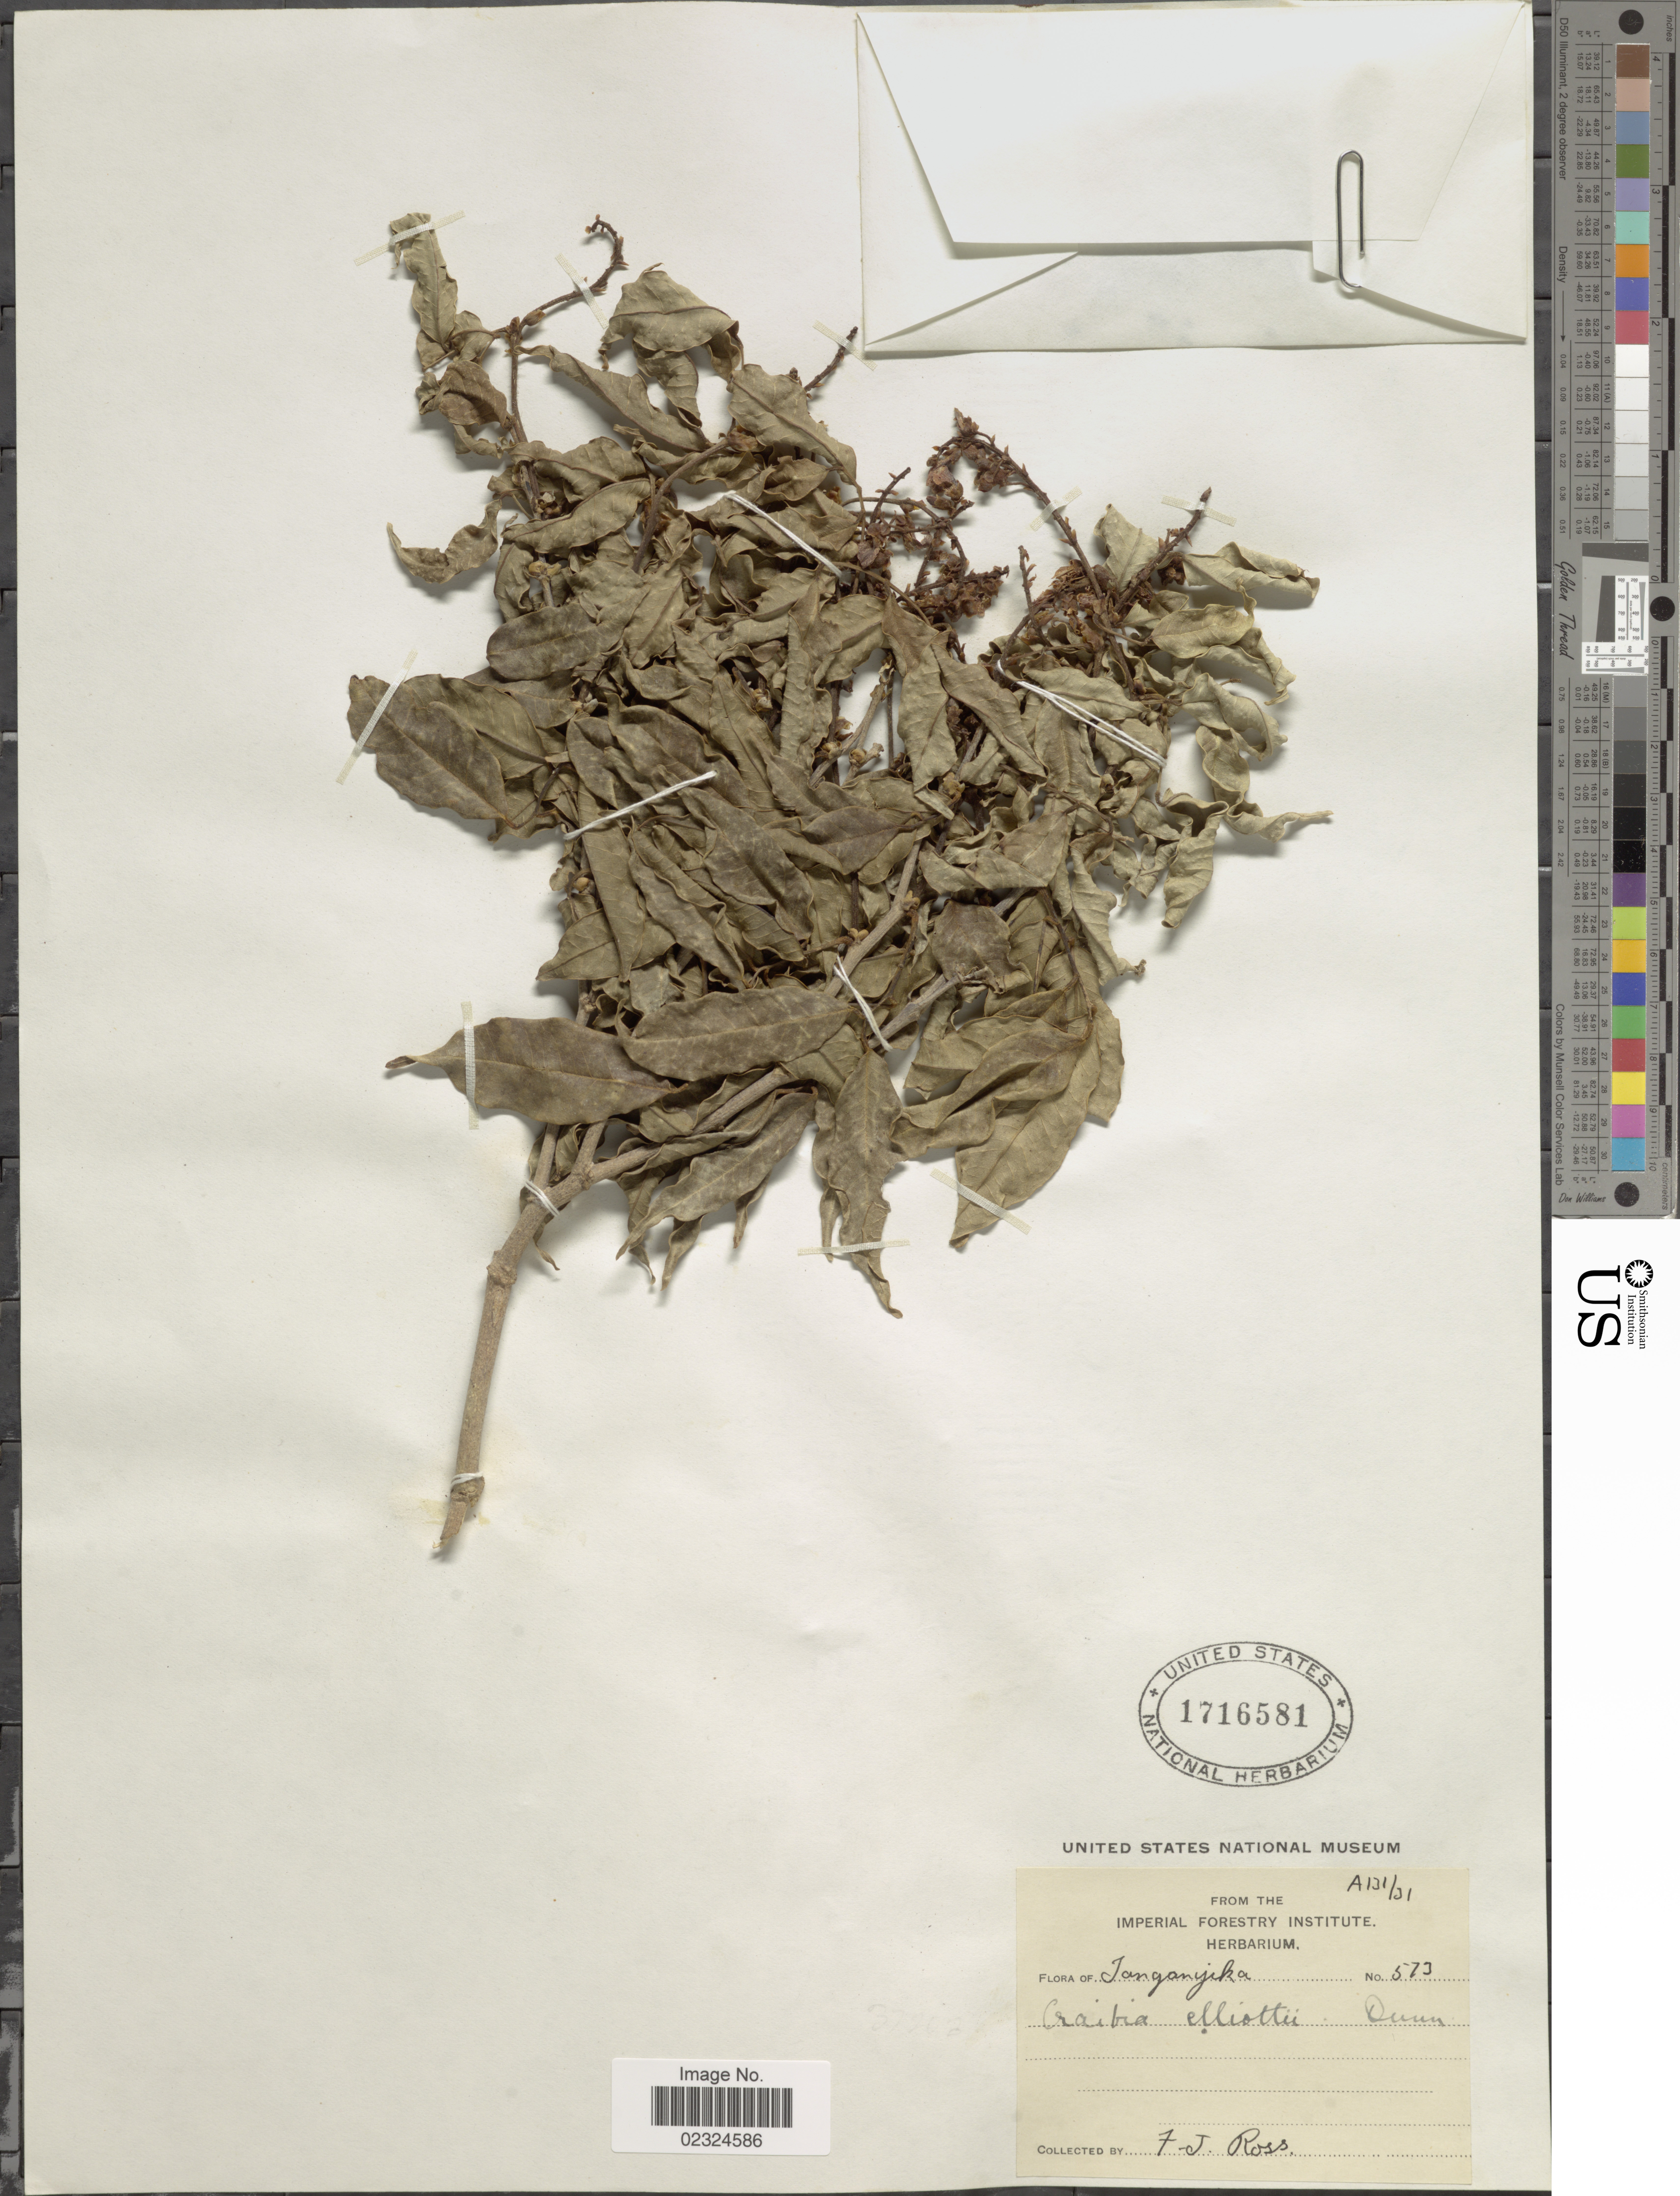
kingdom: Plantae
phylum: Tracheophyta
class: Magnoliopsida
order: Fabales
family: Fabaceae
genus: Craibia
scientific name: Craibia elliottii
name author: Dunn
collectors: F. Ross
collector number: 573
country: Tanzania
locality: Tanganyika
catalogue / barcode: US 1716581